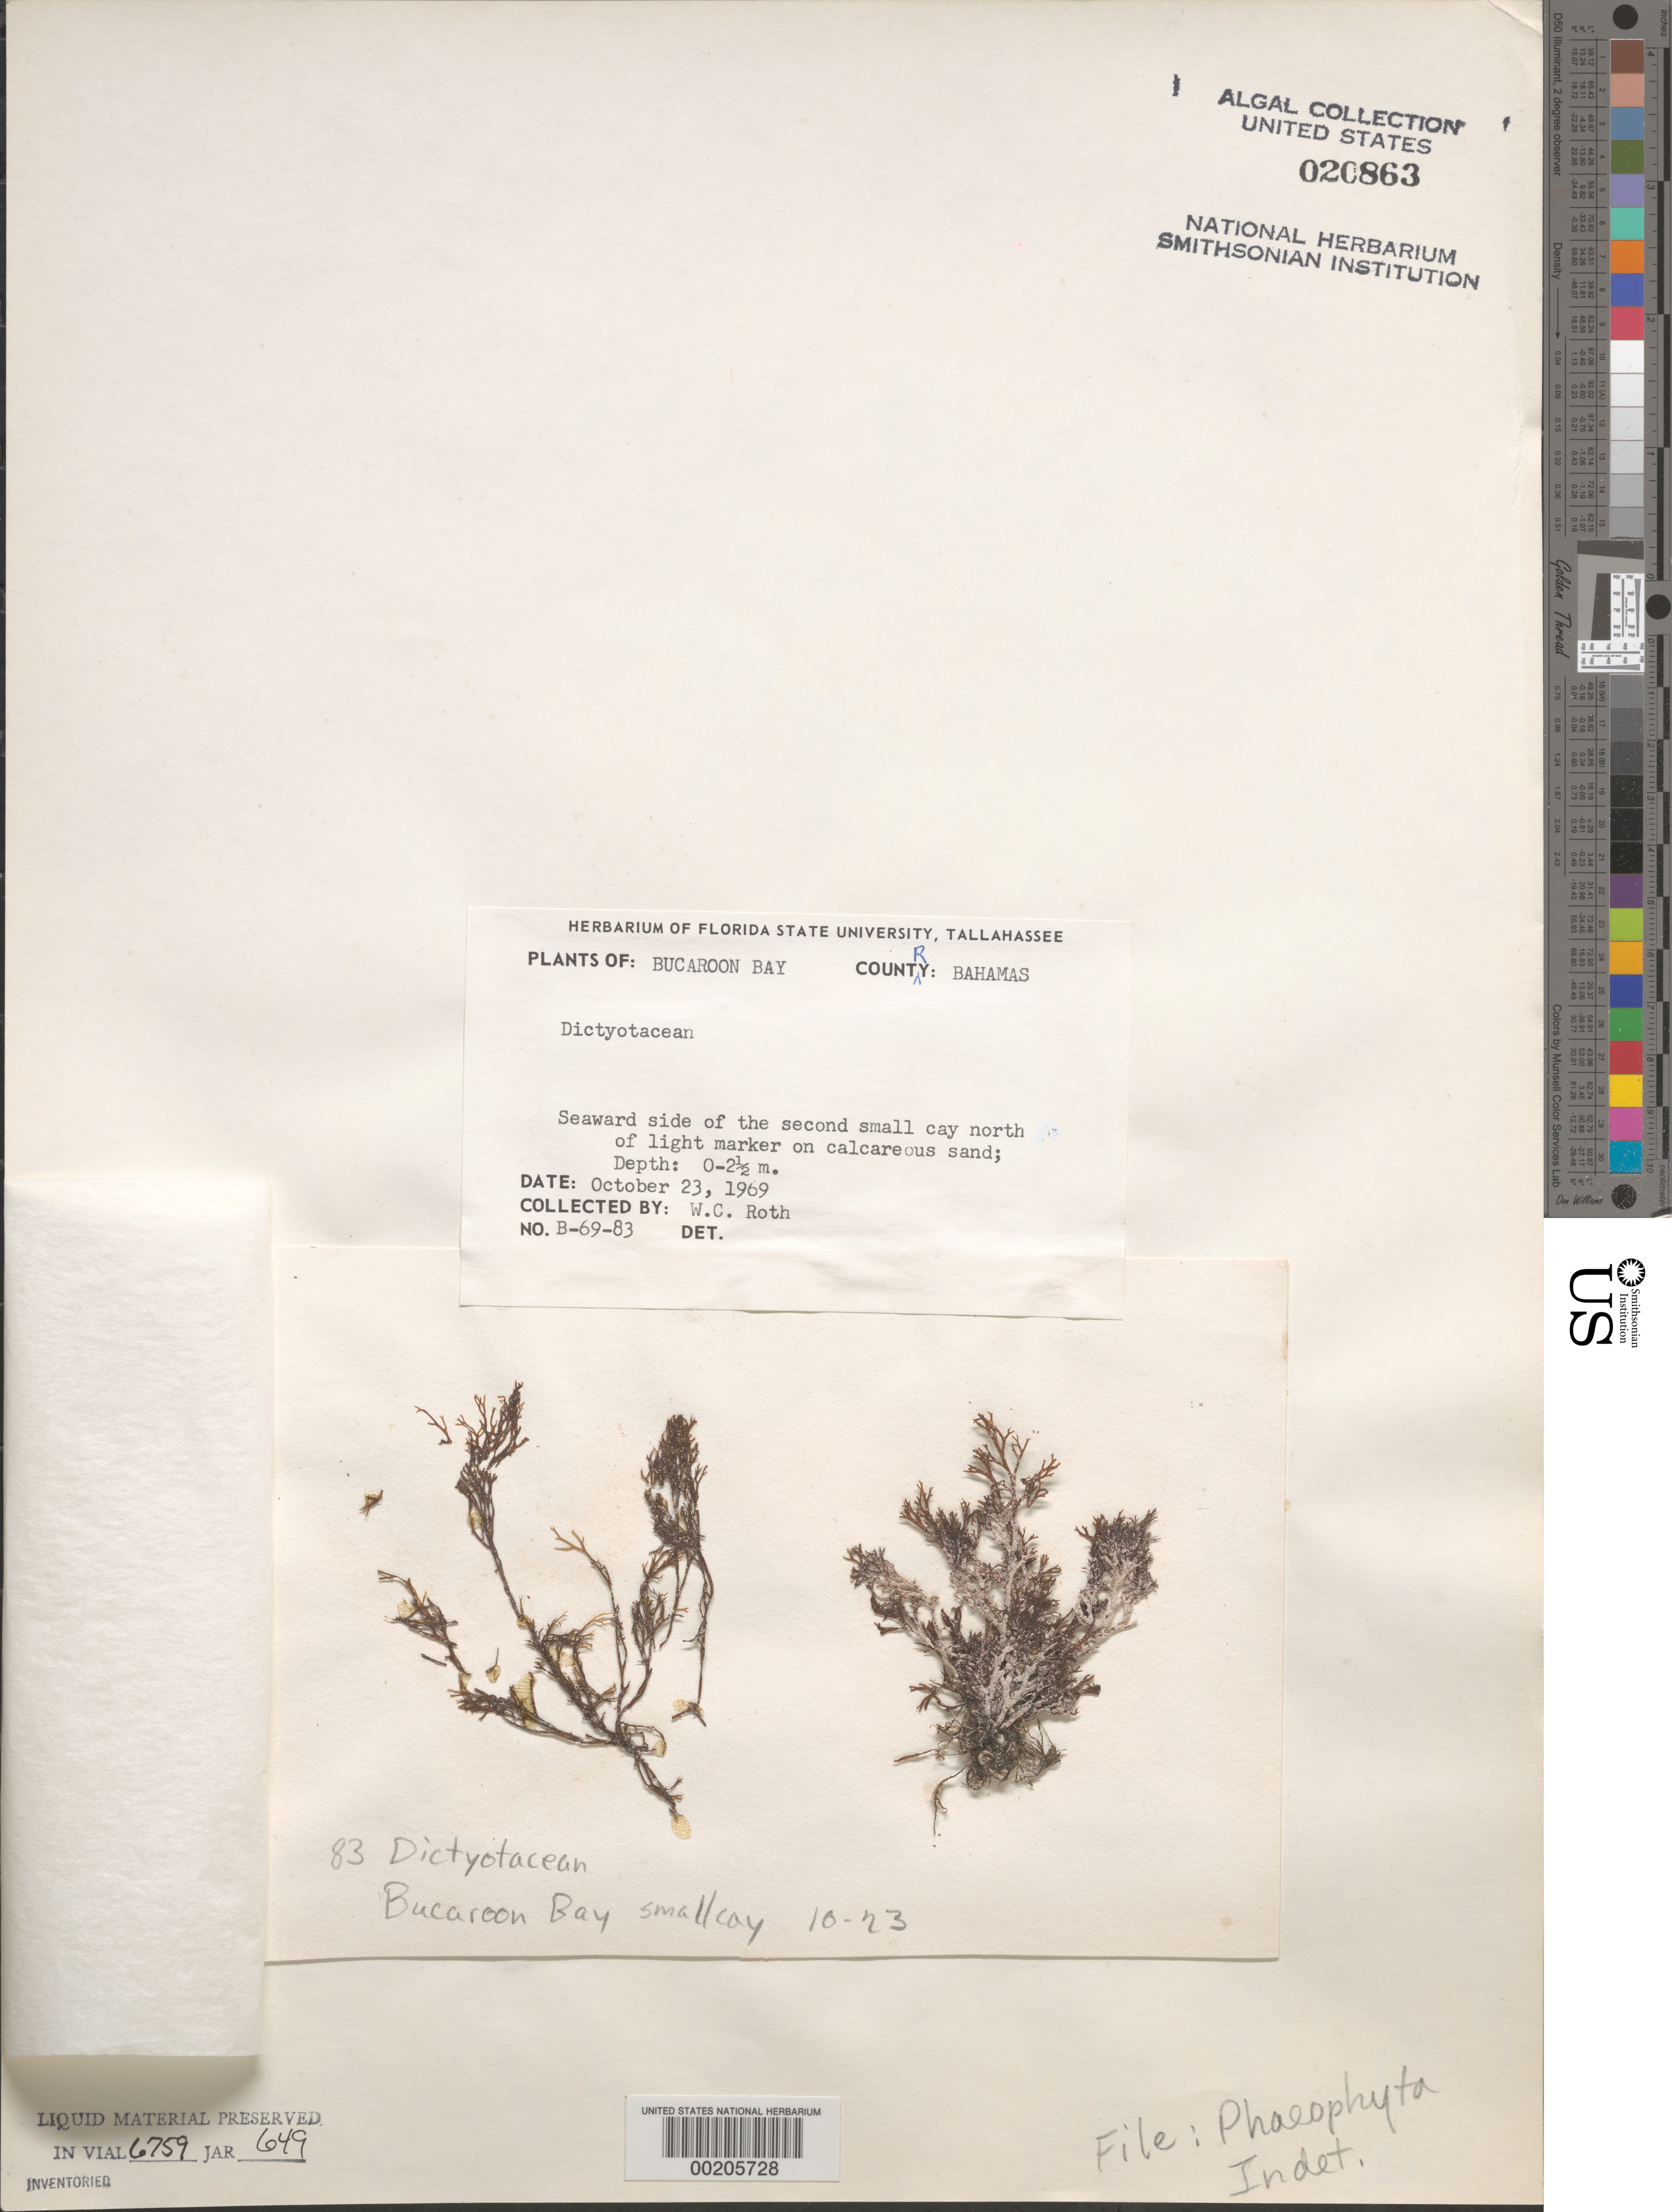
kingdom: Chromista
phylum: Ochrophyta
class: Phaeophyceae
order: Dictyotales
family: Dictyotaceae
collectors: W. C. Roth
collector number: B-69-83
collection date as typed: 23 Oct 1969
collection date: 1969-10-23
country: Bahamas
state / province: Abaco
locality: Buckaroon bay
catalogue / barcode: US 20863